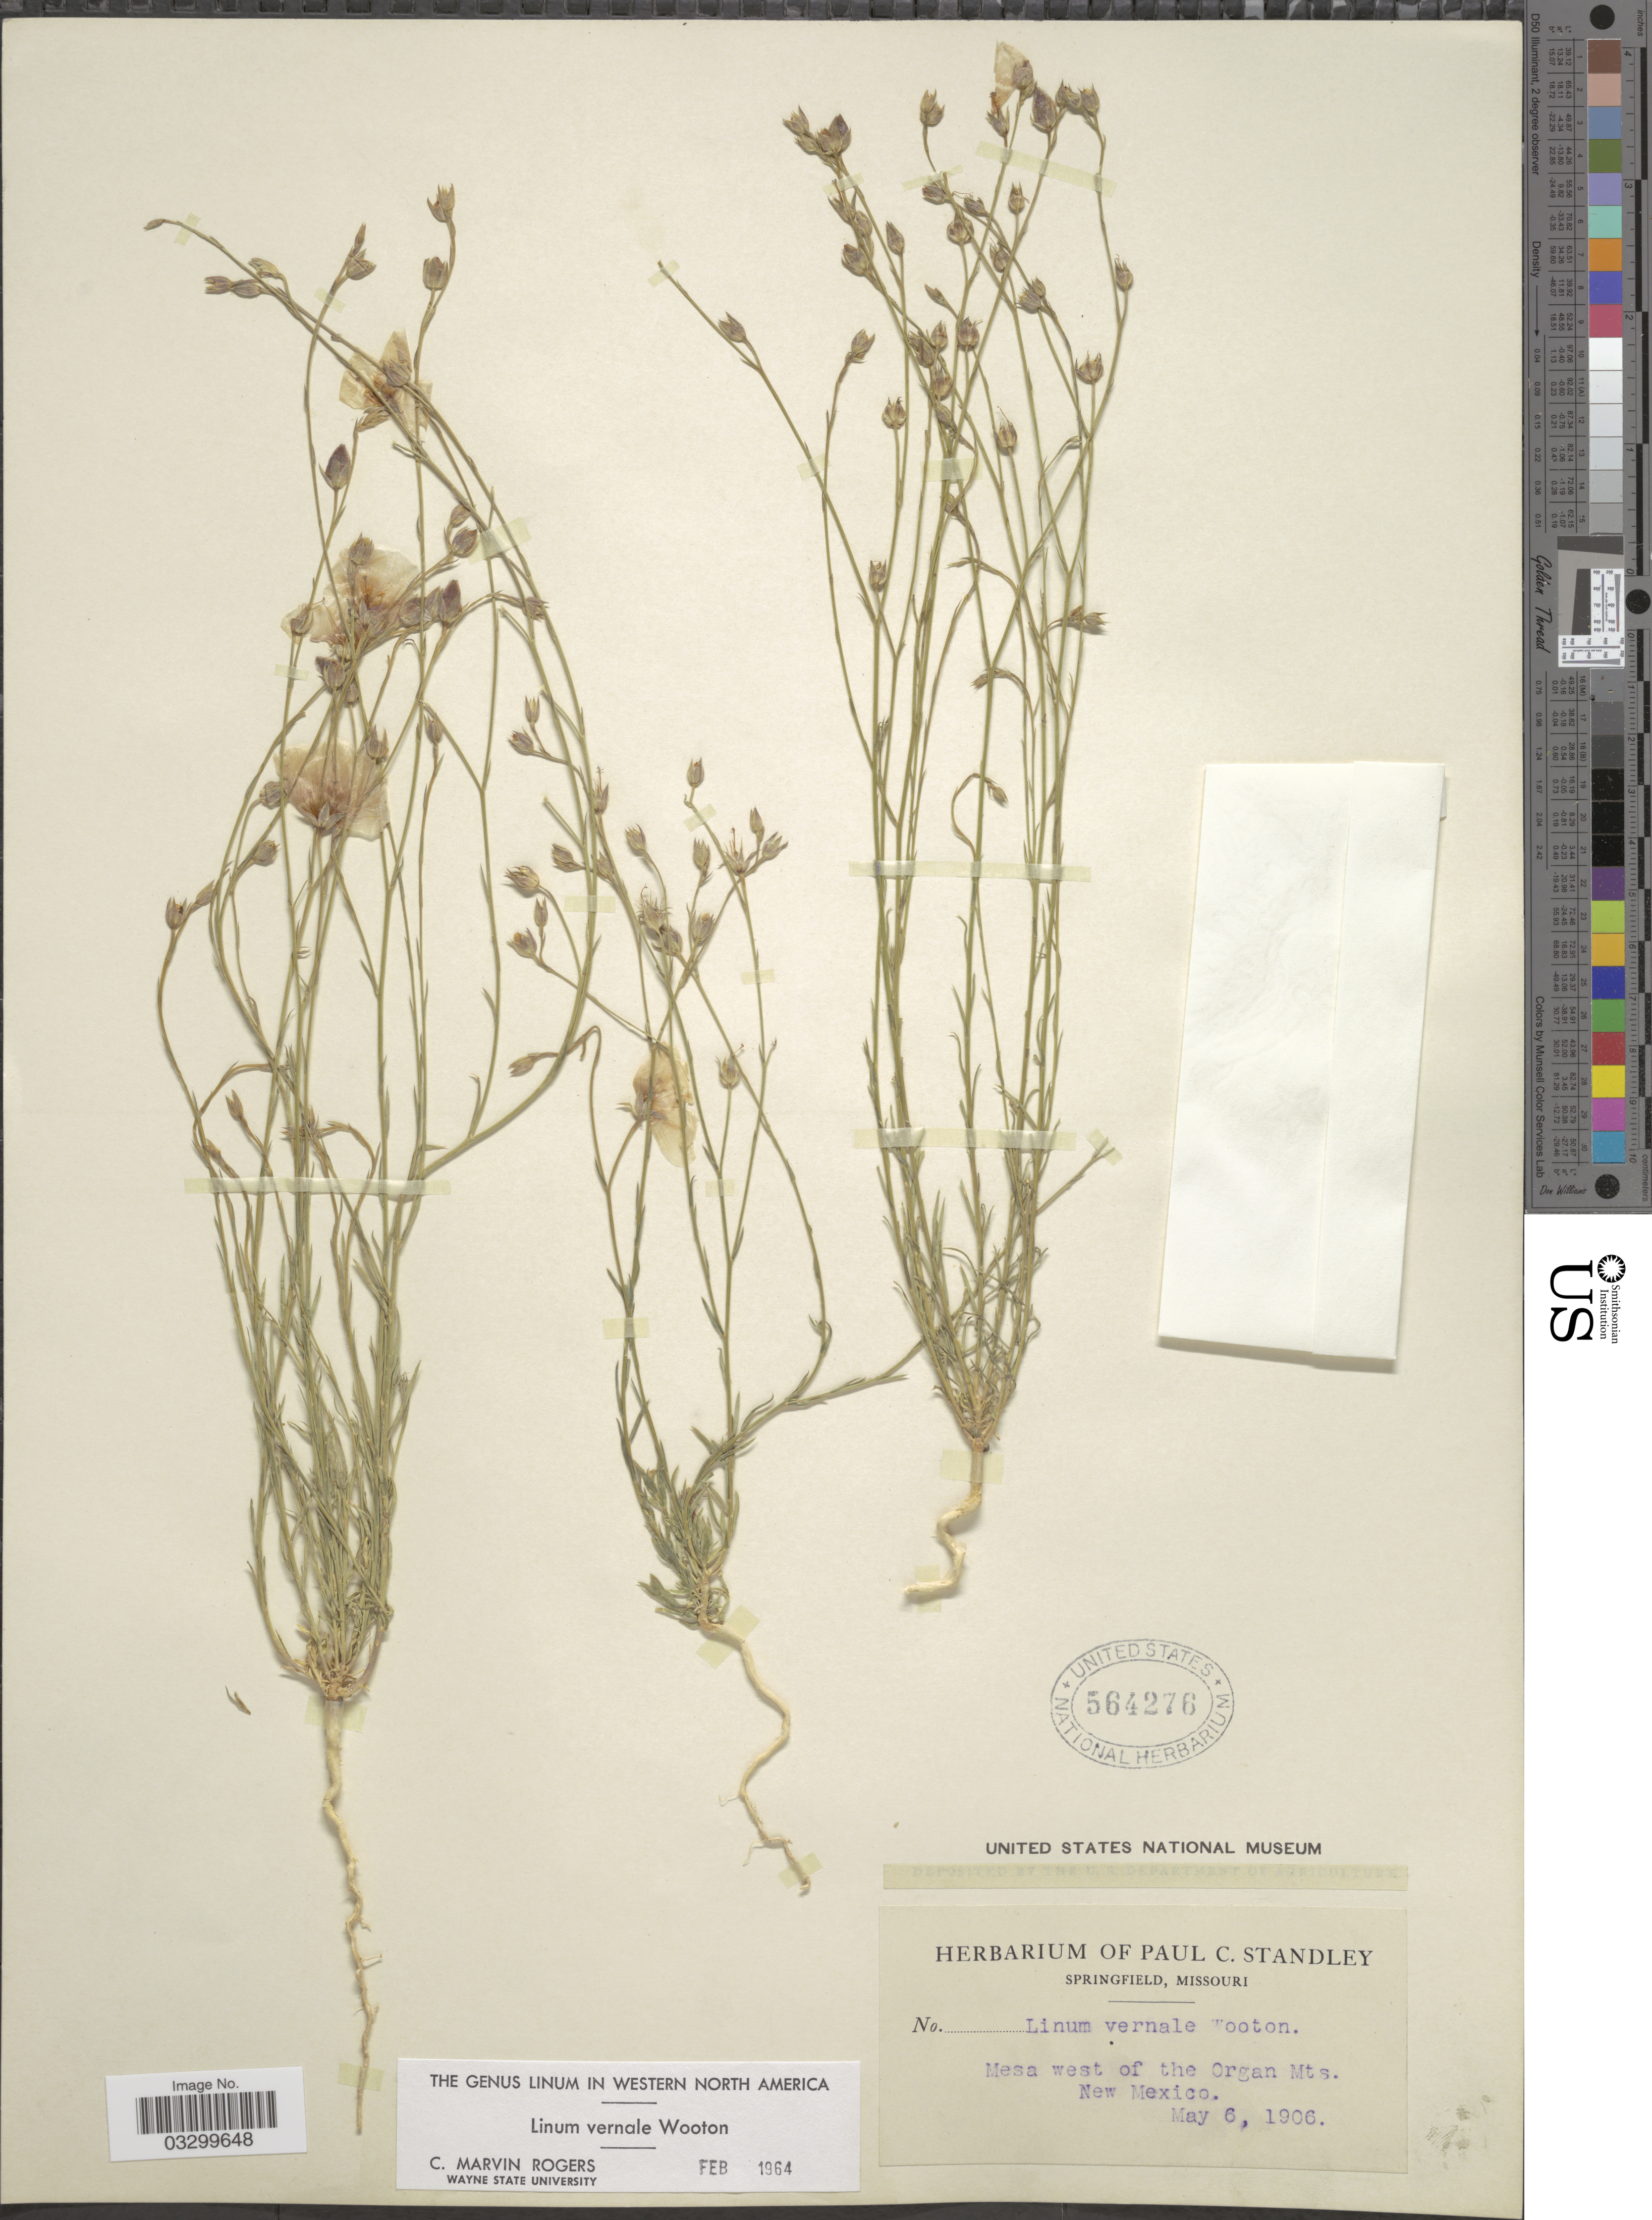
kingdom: Plantae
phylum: Tracheophyta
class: Magnoliopsida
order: Malpighiales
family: Linaceae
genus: Linum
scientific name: Linum vernale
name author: Wooton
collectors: ex herb. Paul C. Standley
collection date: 1906-05-06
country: United States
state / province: New Mexico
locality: Mesa west of the Organ Mts.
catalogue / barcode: US 564276